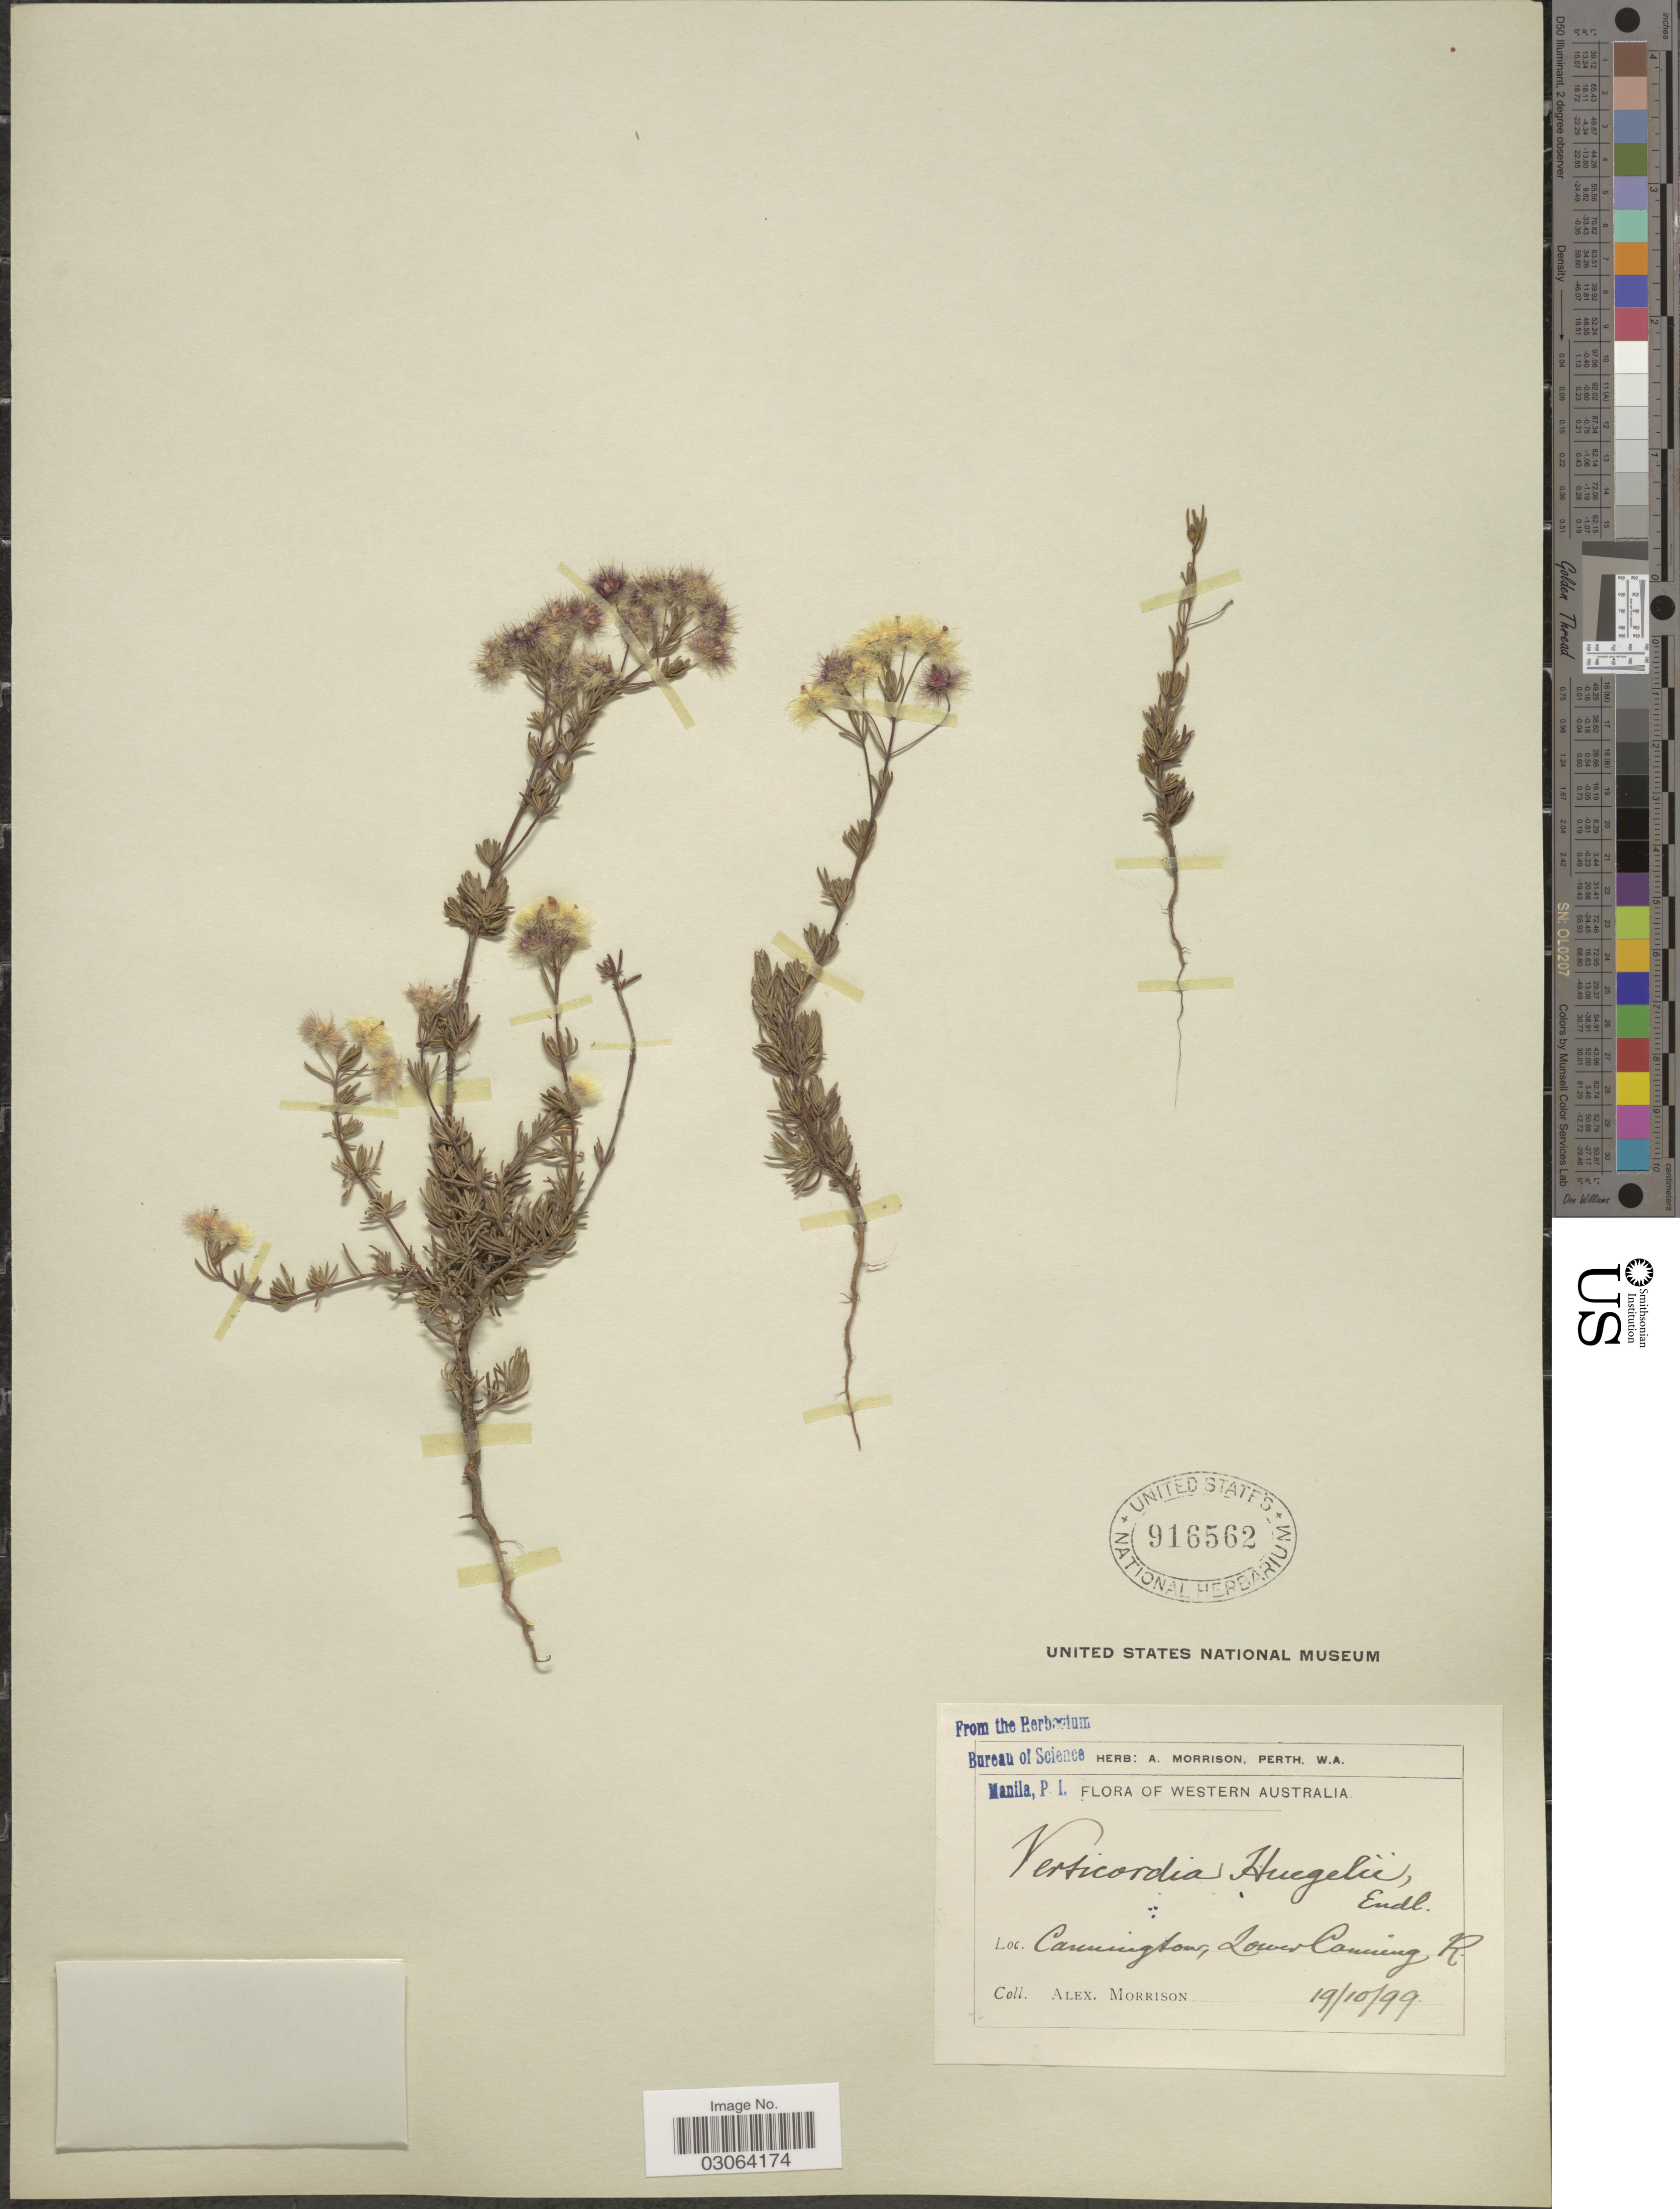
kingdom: Plantae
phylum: Tracheophyta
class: Magnoliopsida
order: Myrtales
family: Myrtaceae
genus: Verticordia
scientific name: Verticordia huegelii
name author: Endl.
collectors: A. Morrison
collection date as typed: Transcribed d/m/y: 19/10/99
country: Australia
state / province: Western Australia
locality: Cannington, Lower Canning R.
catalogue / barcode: US 916562